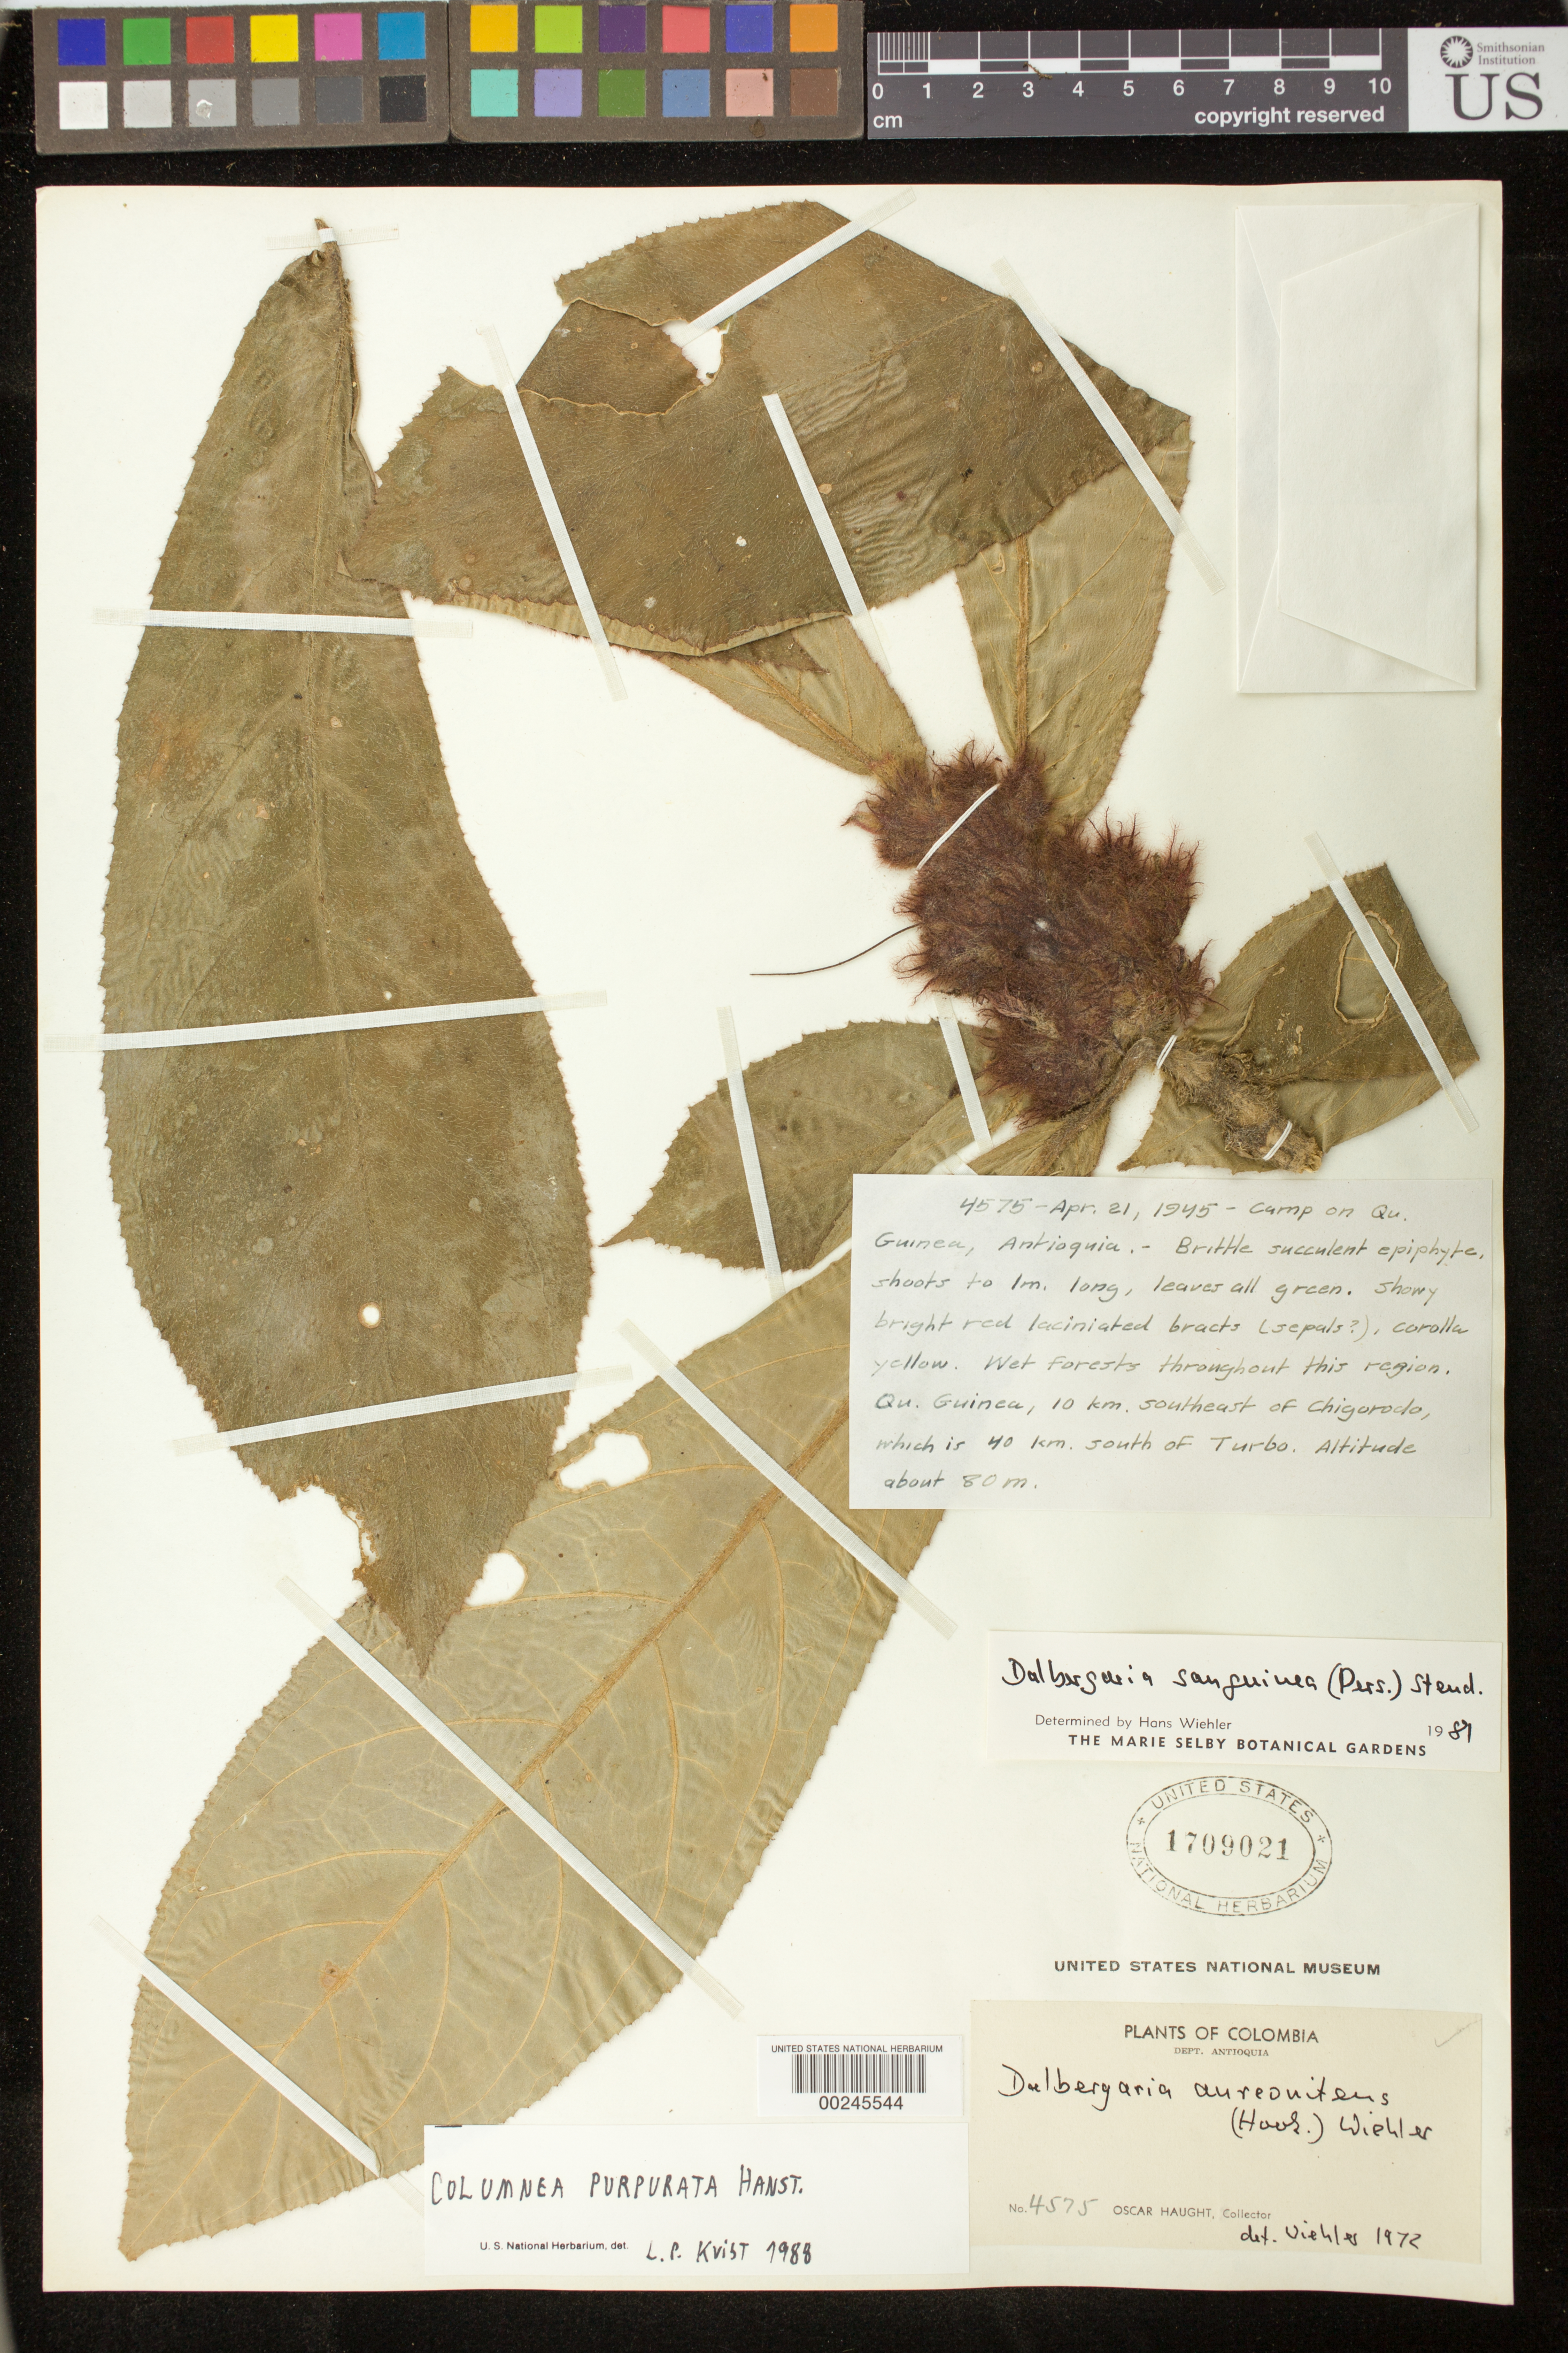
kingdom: Plantae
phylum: Tracheophyta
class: Magnoliopsida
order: Lamiales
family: Gesneriaceae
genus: Columnea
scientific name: Columnea purpurata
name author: Hanst.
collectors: O. L. Haught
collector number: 4575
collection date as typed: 21 Apr 1945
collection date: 1945-04-21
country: Colombia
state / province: Antioquia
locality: Camp on Quebrada Guinea, 10 km SE of Chigorodo which is 40 km S of Turbo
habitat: Wet forests throughout this region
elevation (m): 80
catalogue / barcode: US 1709021